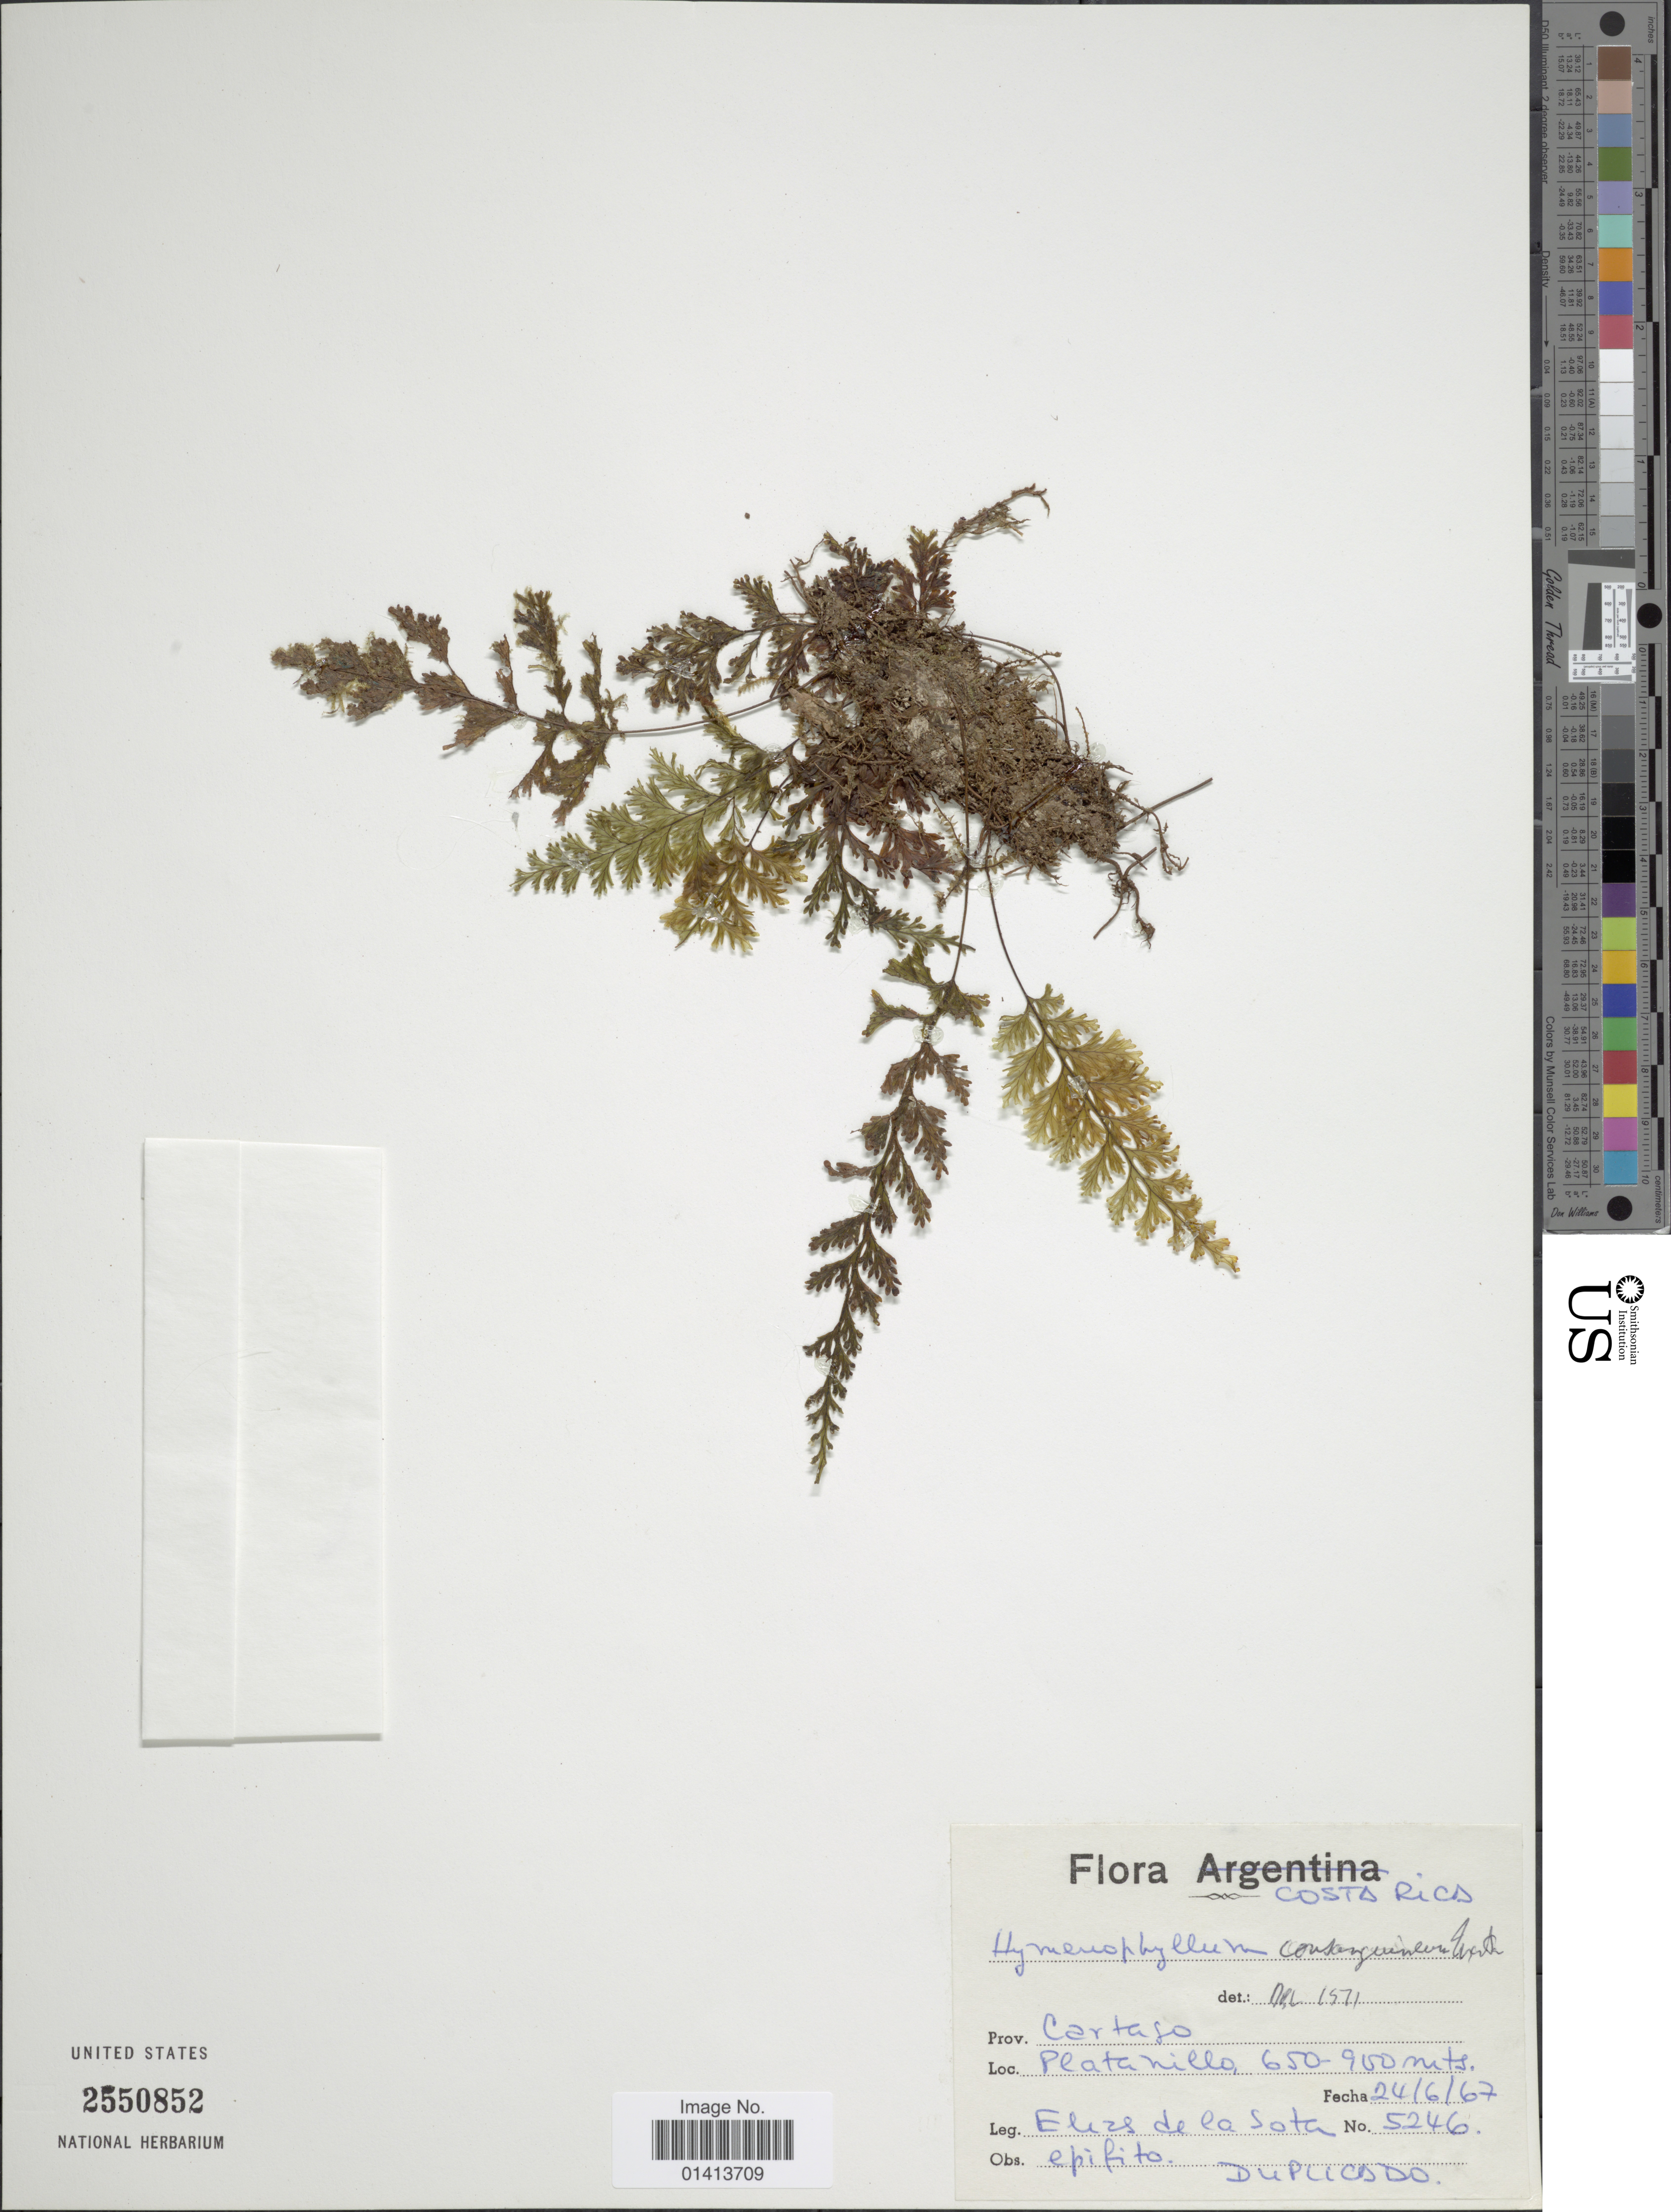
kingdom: Plantae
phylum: Tracheophyta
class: Polypodiopsida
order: Hymenophyllales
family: Hymenophyllaceae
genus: Hymenophyllum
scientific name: Hymenophyllum consanguineum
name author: C.V. Morton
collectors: E. R. de la Sota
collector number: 5246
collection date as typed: Transcribed d/m/y: 24/4/67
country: Costa Rica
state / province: Cartago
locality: Platanillo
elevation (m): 650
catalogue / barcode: US 2550852